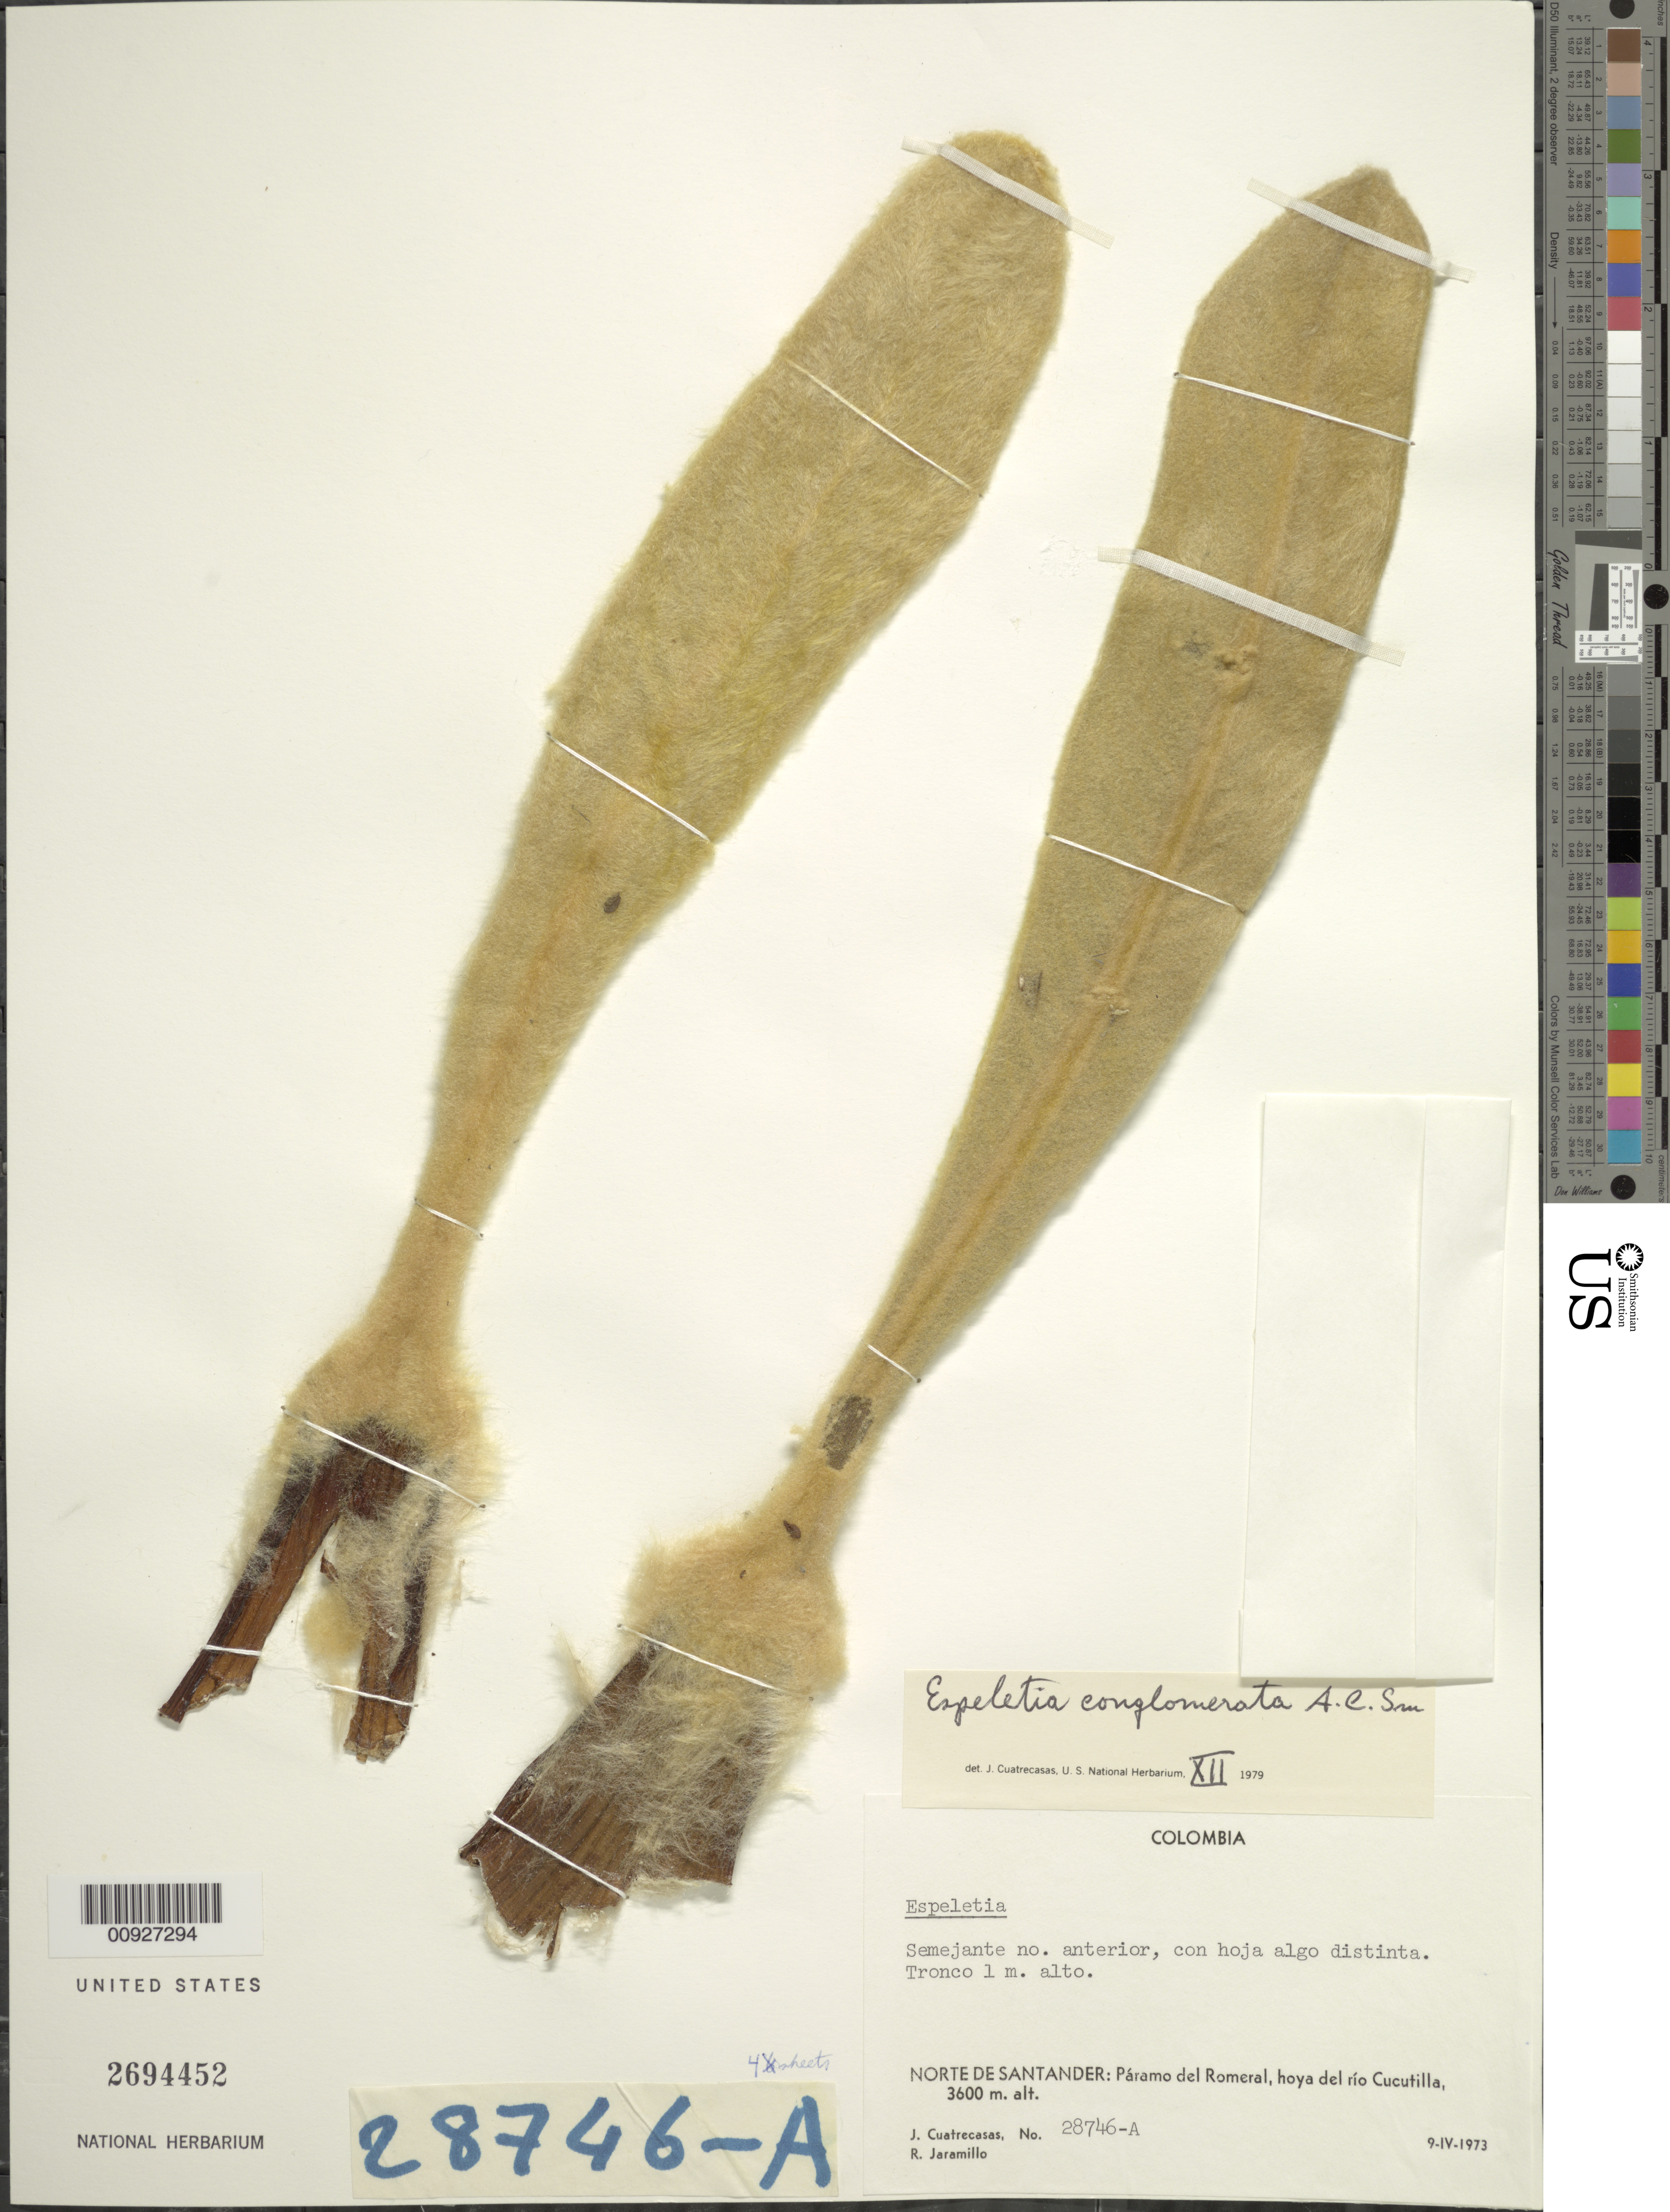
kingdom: Plantae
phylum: Tracheophyta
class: Magnoliopsida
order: Asterales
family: Asteraceae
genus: Espeletia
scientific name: Espeletia conglomerata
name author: A.C. Sm.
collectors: J. Cuatrecasas & R. Jaramillo M.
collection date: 1973-04-09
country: Colombia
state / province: Norte de Santander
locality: P. del Romeral. P. del Romeral, hoya del río Cucutilla.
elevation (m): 3600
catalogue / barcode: US 2694452